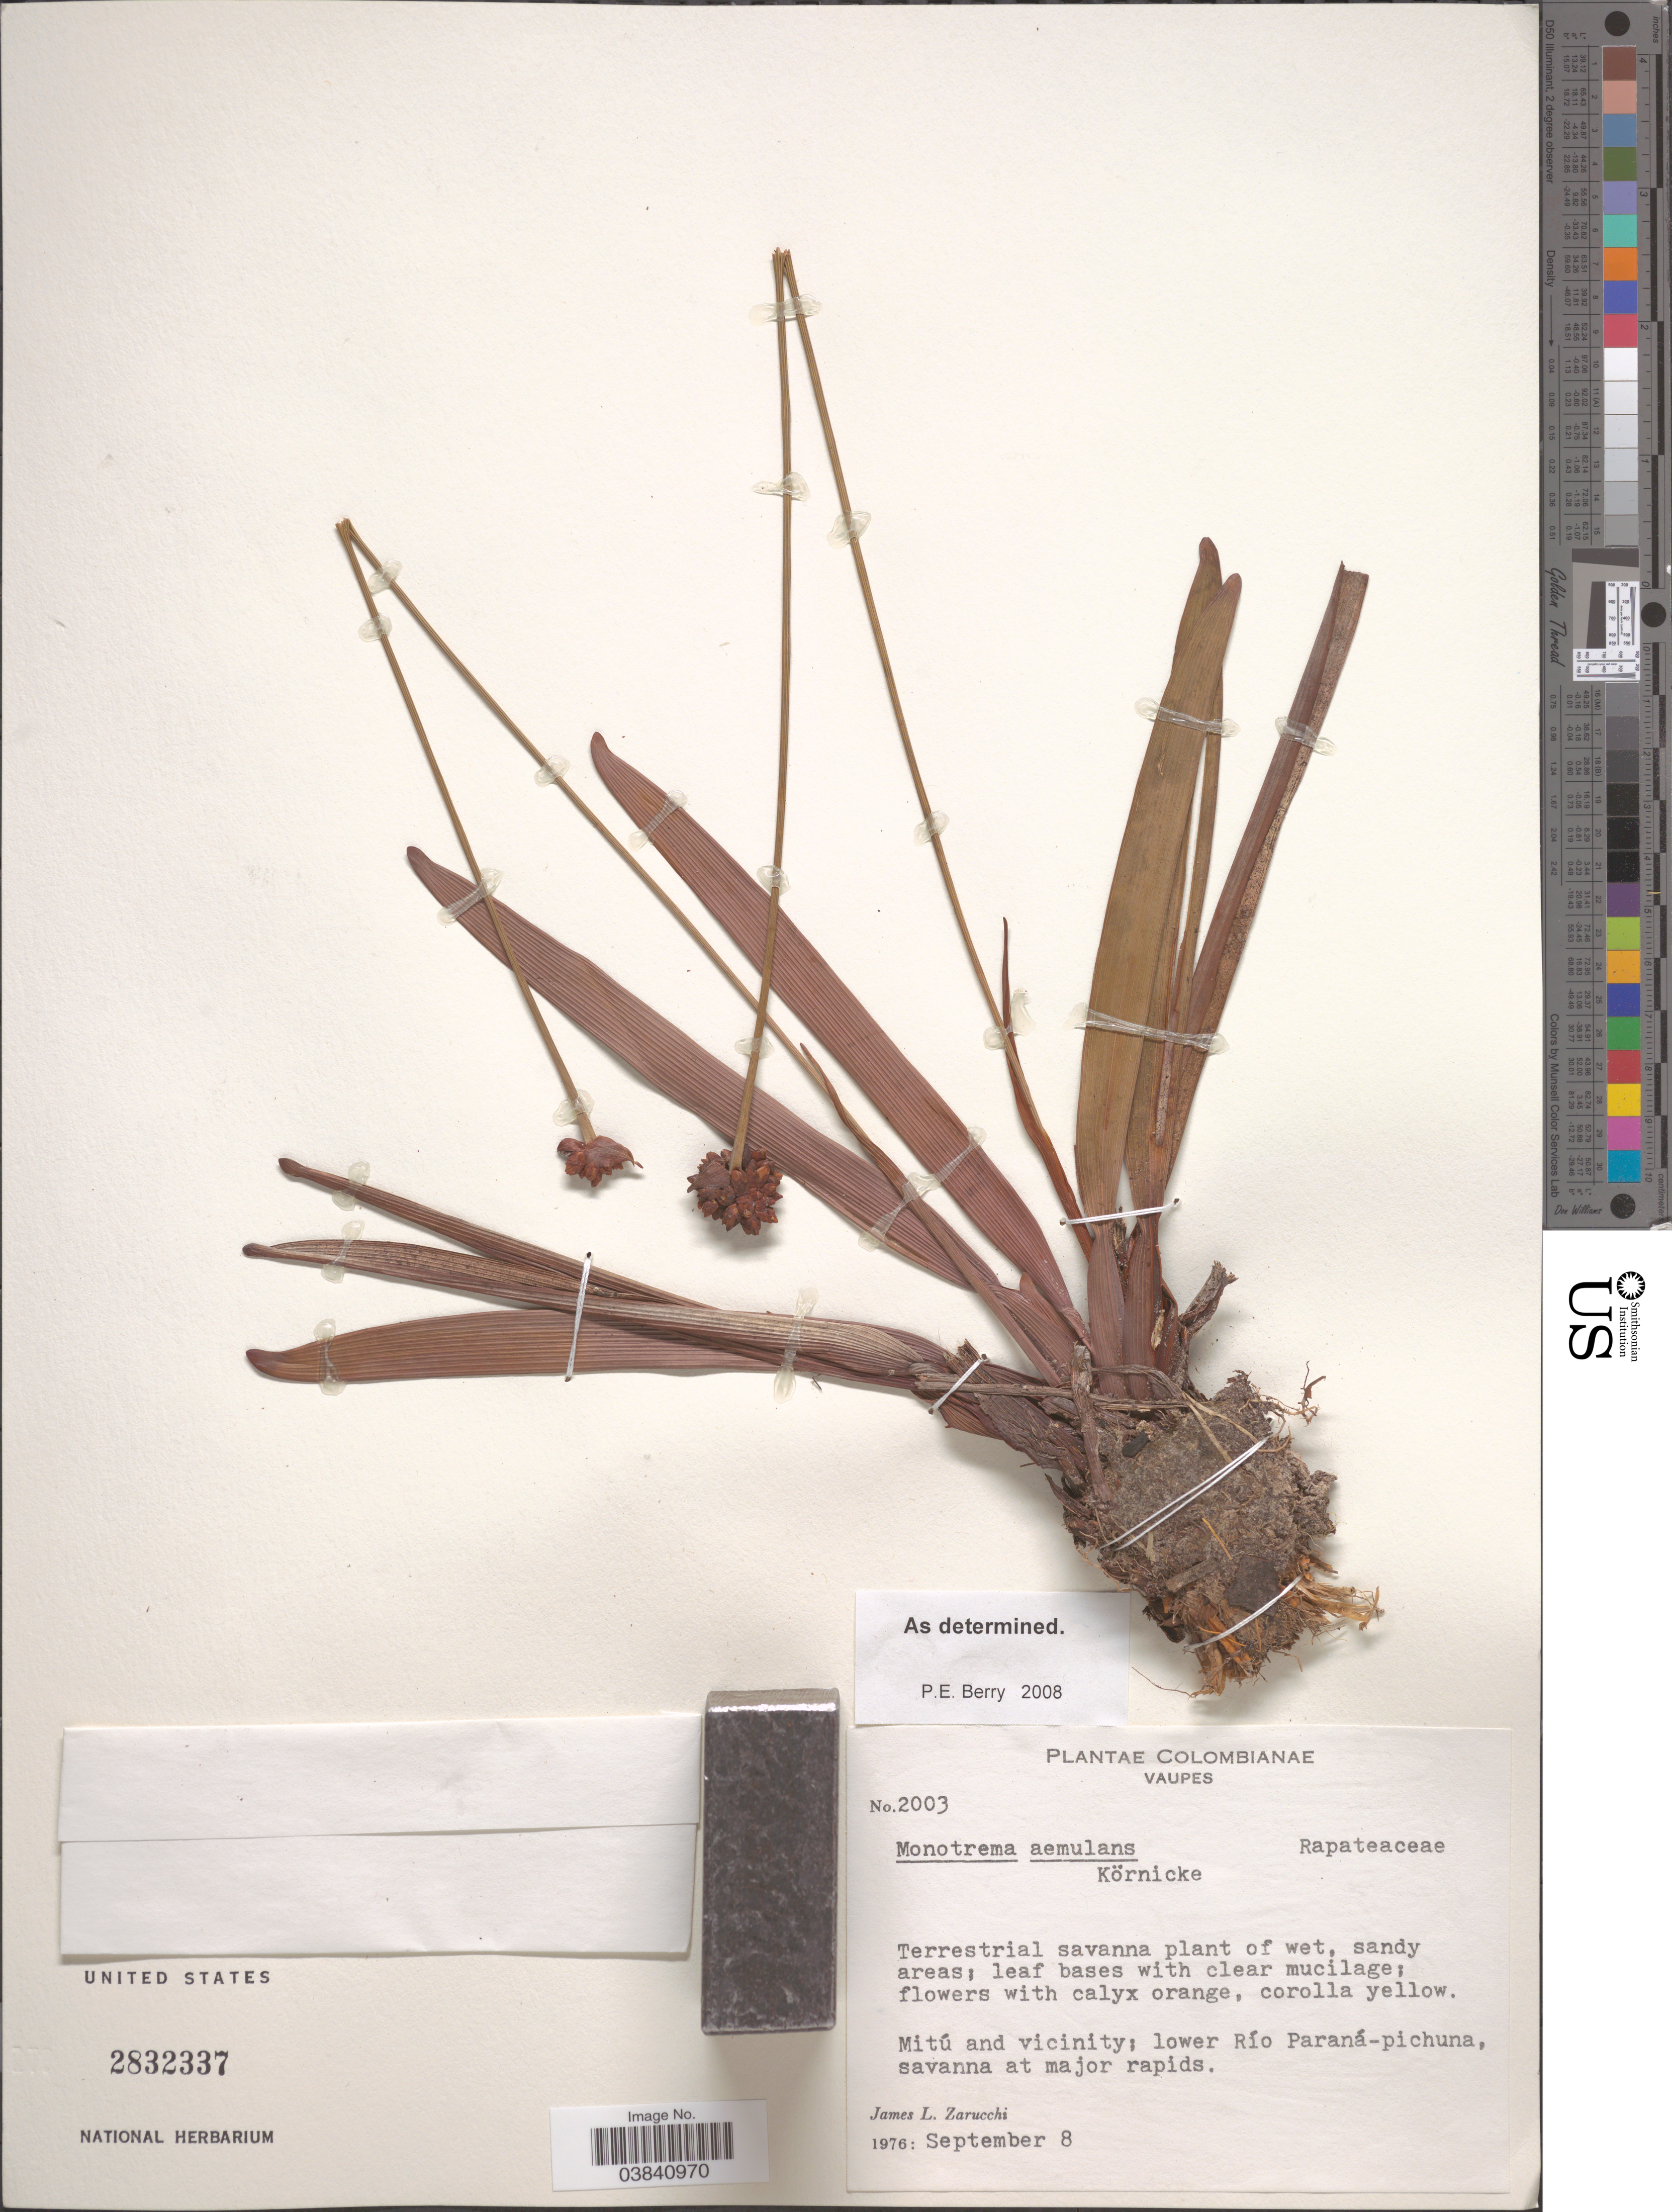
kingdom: Plantae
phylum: Tracheophyta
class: Liliopsida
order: Poales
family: Rapateaceae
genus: Monotrema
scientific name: Monotrema aemulans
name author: Körn.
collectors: J. L. Zarucchi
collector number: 2003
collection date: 1976-09-08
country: Colombia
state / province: Vaupés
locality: Mitú and vicinity; lower Río Paraná-pichuna.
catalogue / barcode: US 2832337